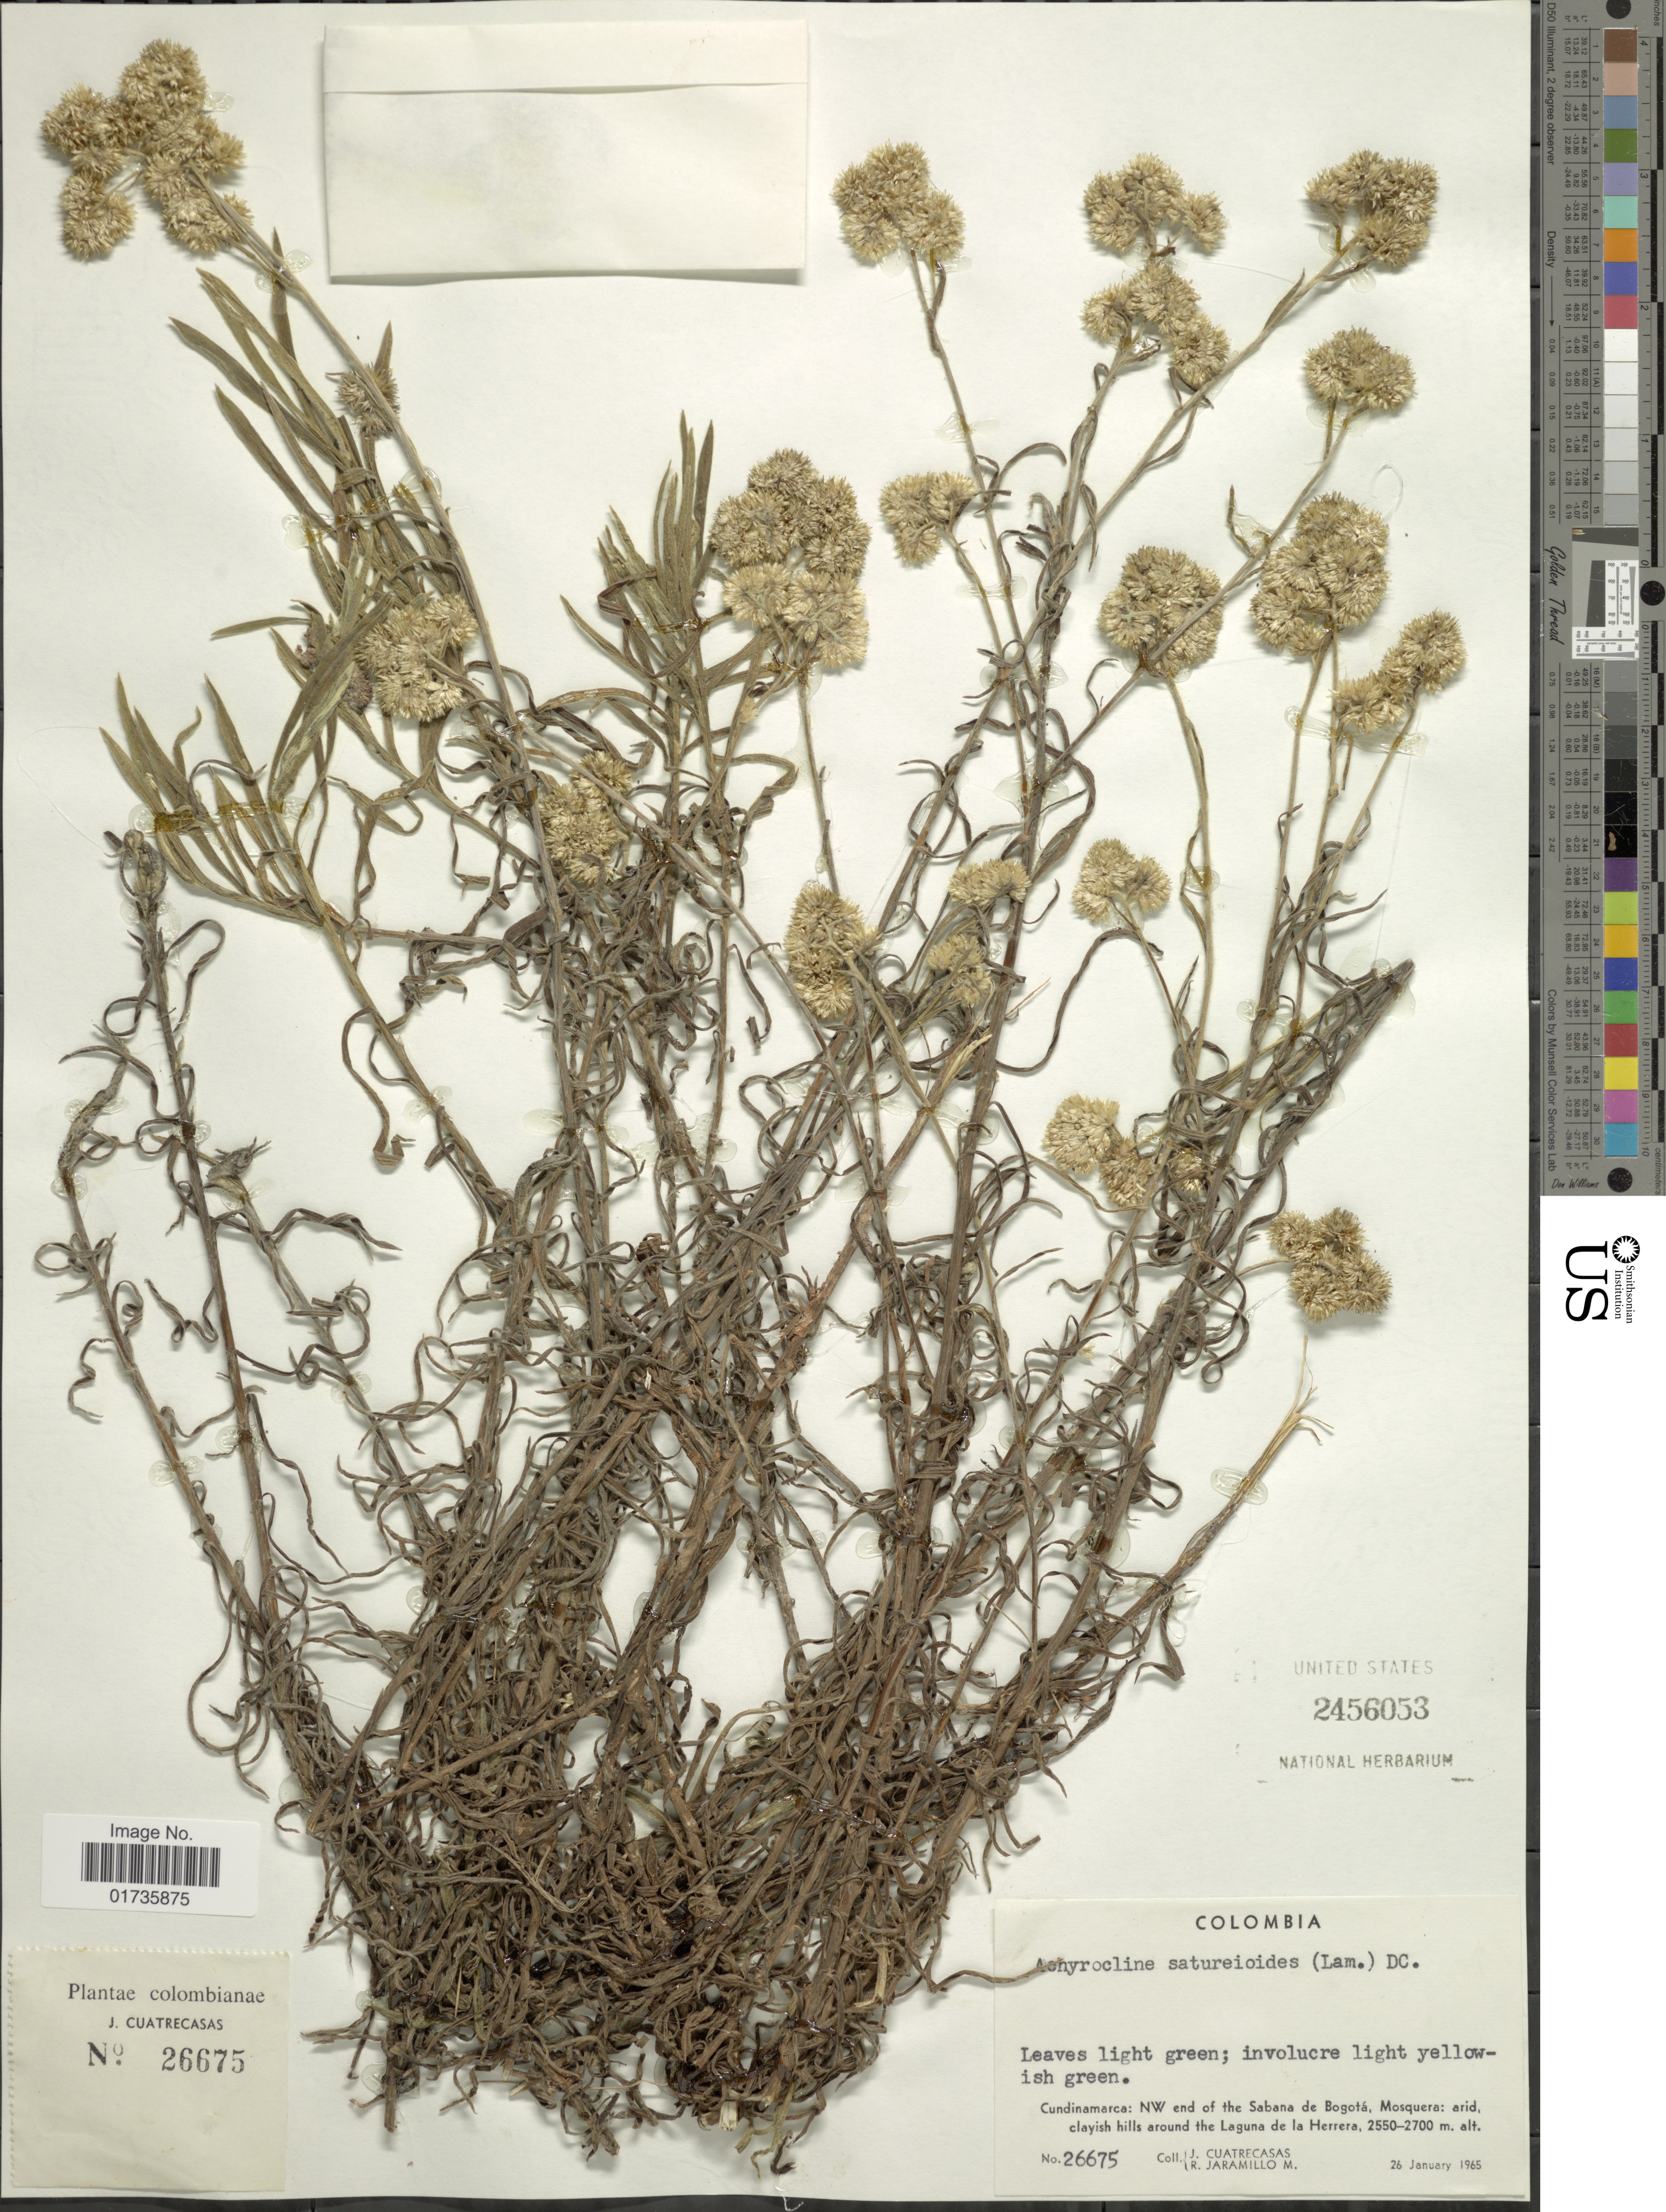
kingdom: Plantae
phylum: Tracheophyta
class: Magnoliopsida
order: Asterales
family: Asteraceae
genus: Achyrocline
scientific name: Achyrocline satureioides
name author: (Lam.) DC.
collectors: J. Cuatrecasas & R. Jaramillo M.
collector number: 26675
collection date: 1965-01-26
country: Colombia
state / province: Cundinamarca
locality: NW end of the Sabana de Bogotá, Mosquera: arid, clayish hills around the Laguna de la Herrera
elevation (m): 2550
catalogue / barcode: US 2456053